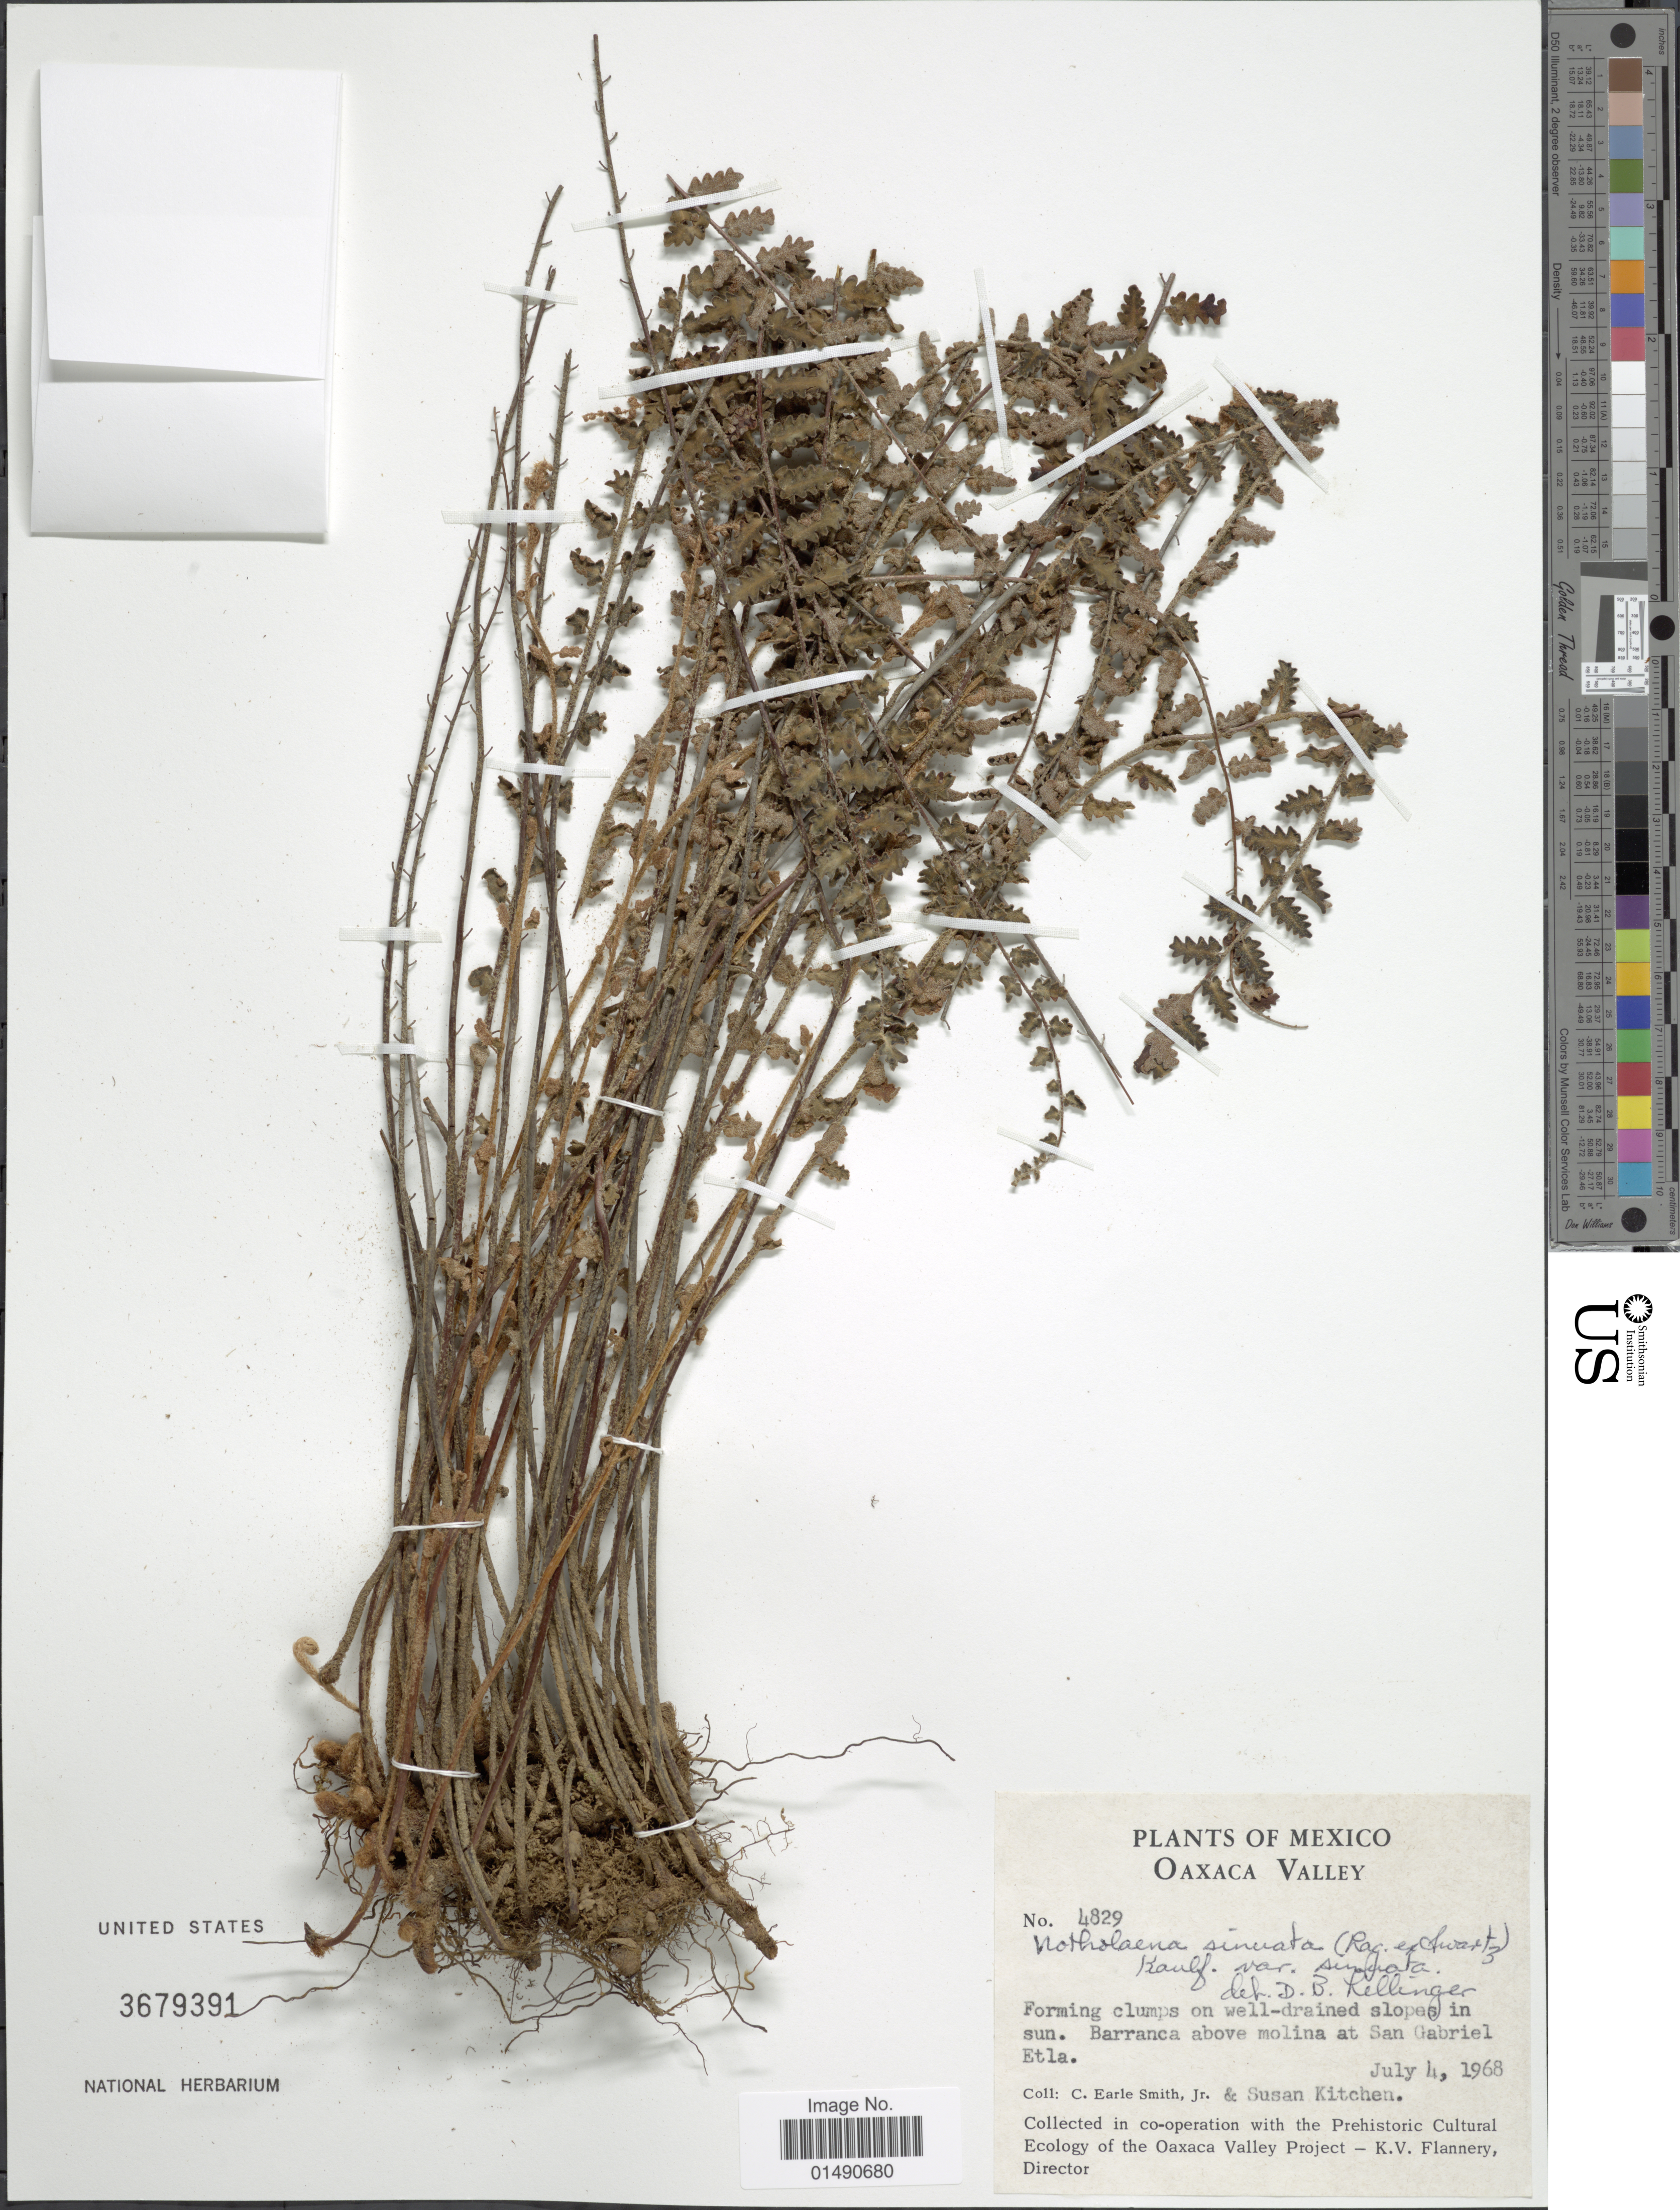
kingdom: Plantae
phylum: Tracheophyta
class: Polypodiopsida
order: Polypodiales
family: Pteridaceae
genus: Astrolepis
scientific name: Astrolepis sinuata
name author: (Lag. ex Sw.) D.M. Benham & Windham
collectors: C. E. Smith Jr. & S. Kitchen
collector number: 4829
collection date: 1968-07-04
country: Mexico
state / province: Oaxaca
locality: Carranca above molina at San Gabriel Etla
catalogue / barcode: US 3679391